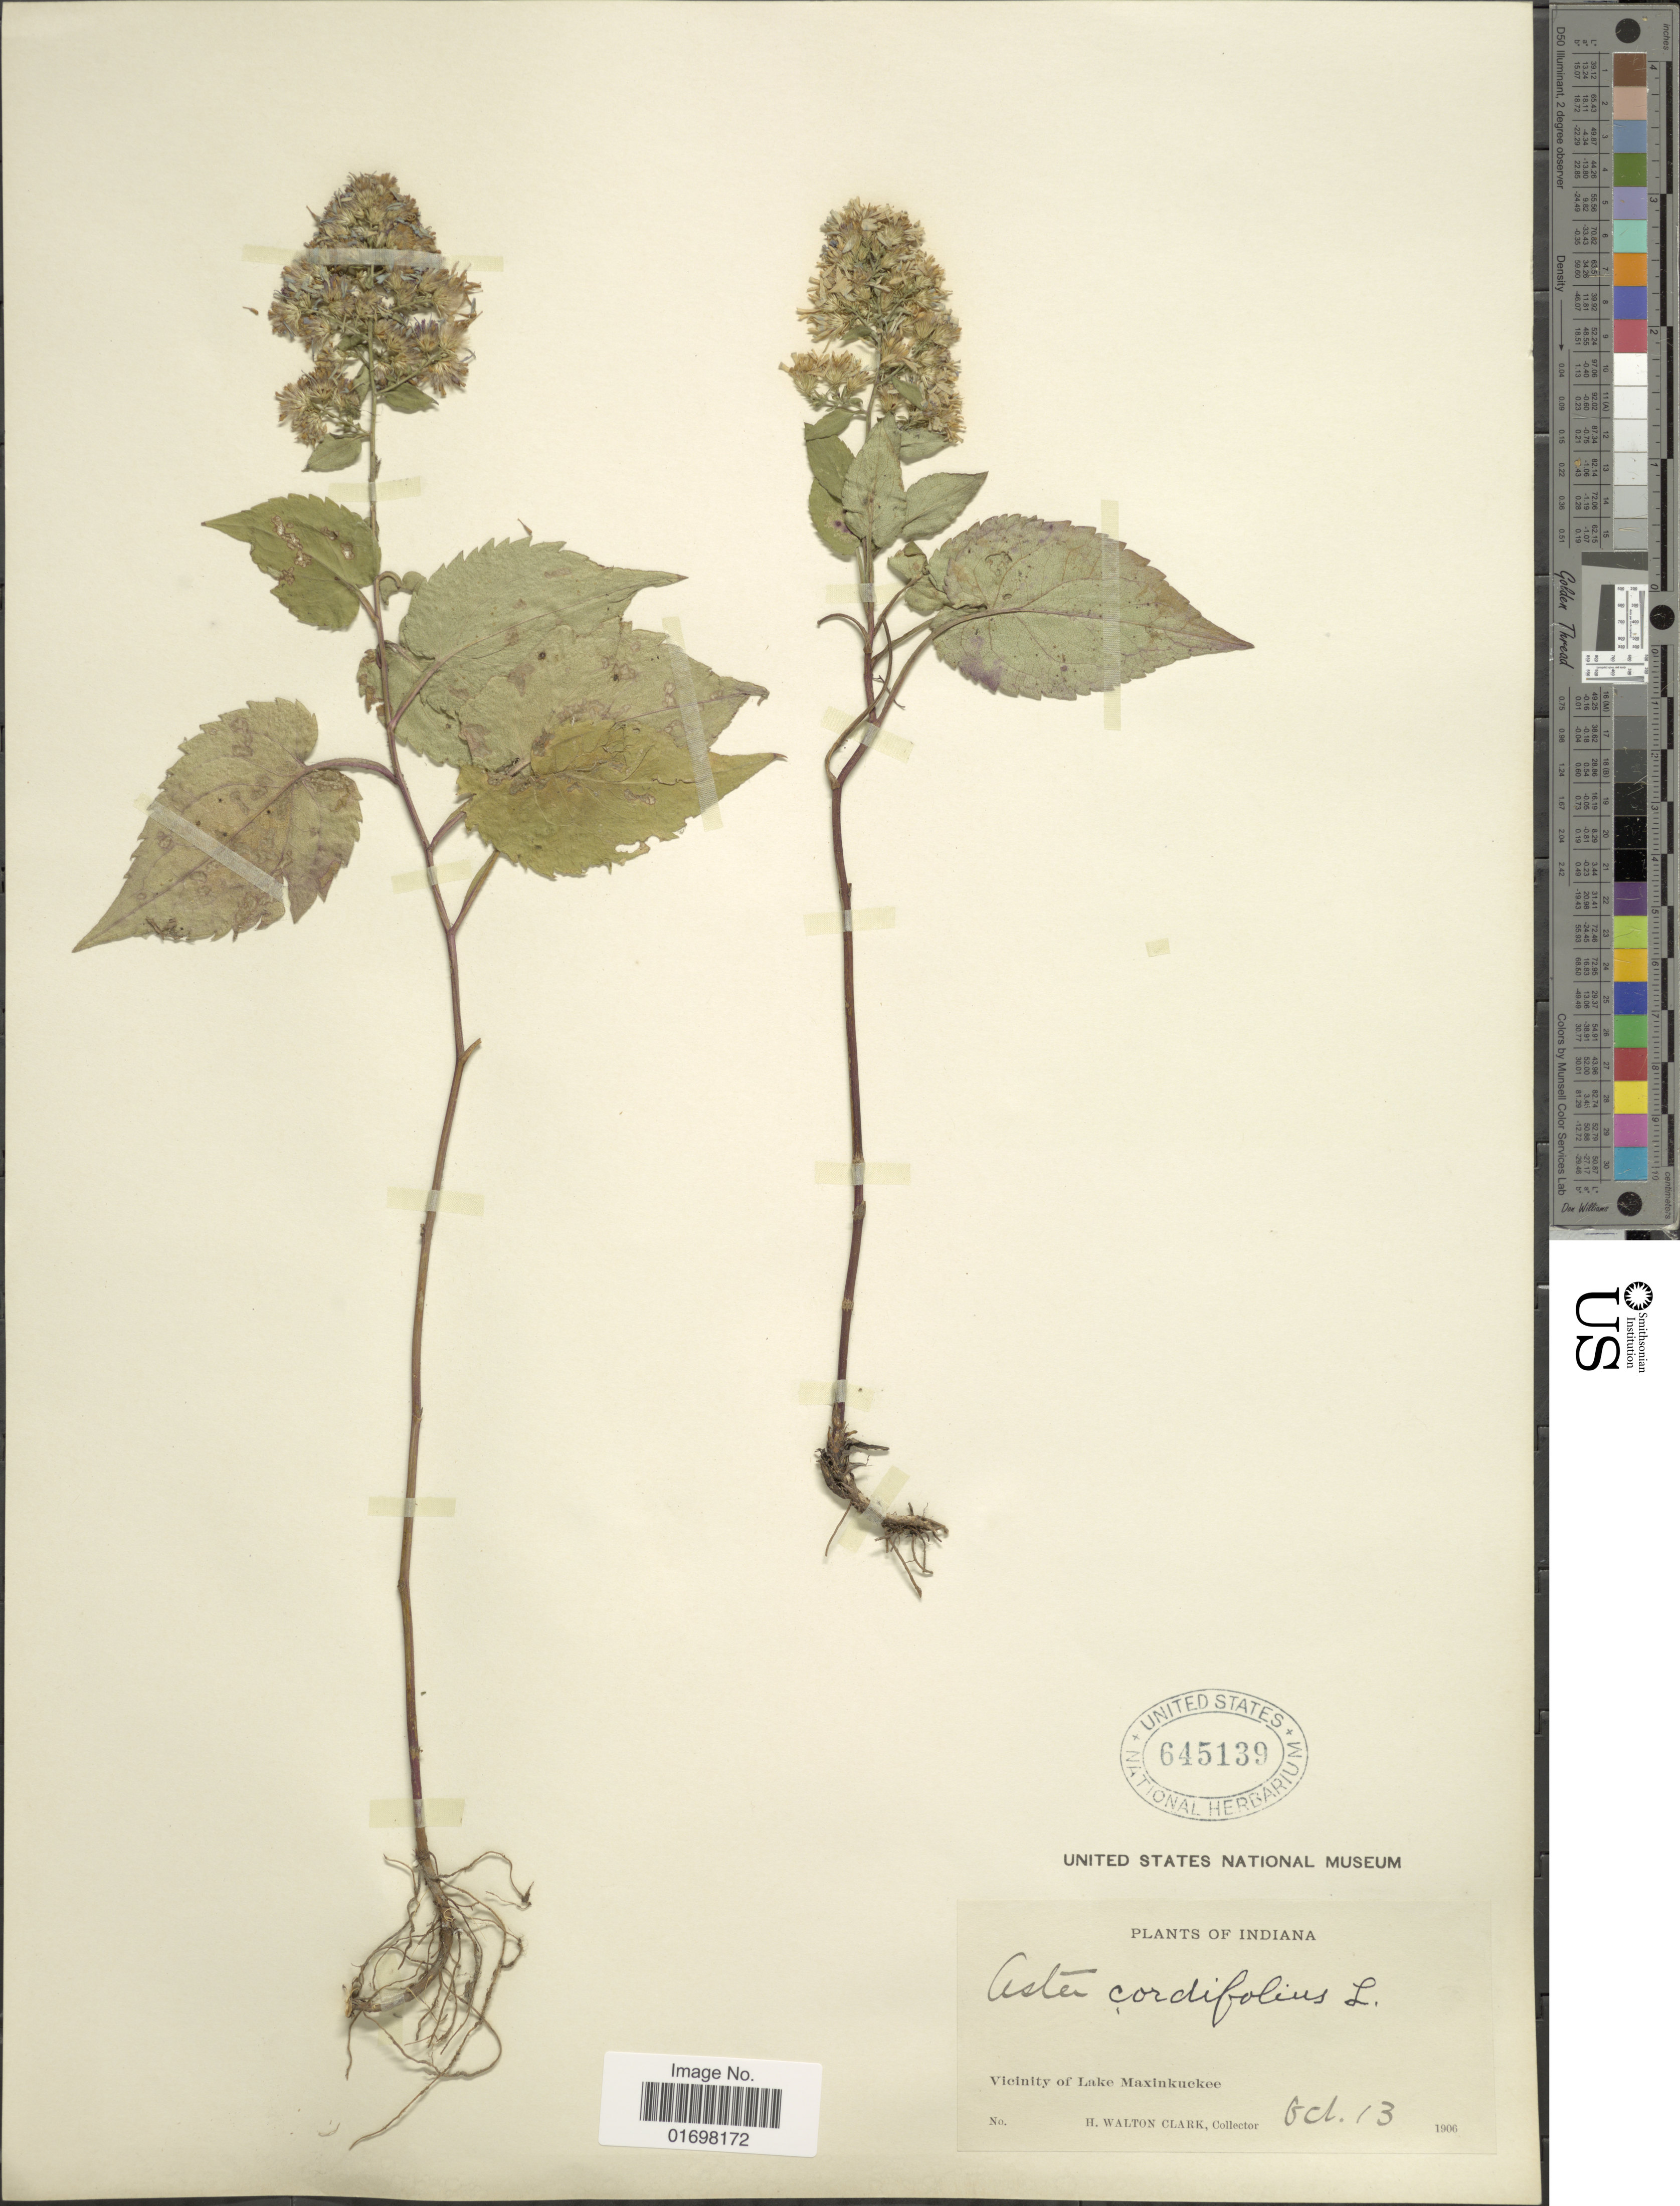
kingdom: Plantae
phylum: Tracheophyta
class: Magnoliopsida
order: Asterales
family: Asteraceae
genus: Symphyotrichum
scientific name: Symphyotrichum cordifolium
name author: (L.) G.L. Nesom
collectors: H. W. Clark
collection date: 1906-10-13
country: United States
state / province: Indiana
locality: Vicinity of Lake Maxinkuckee.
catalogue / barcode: US 645139